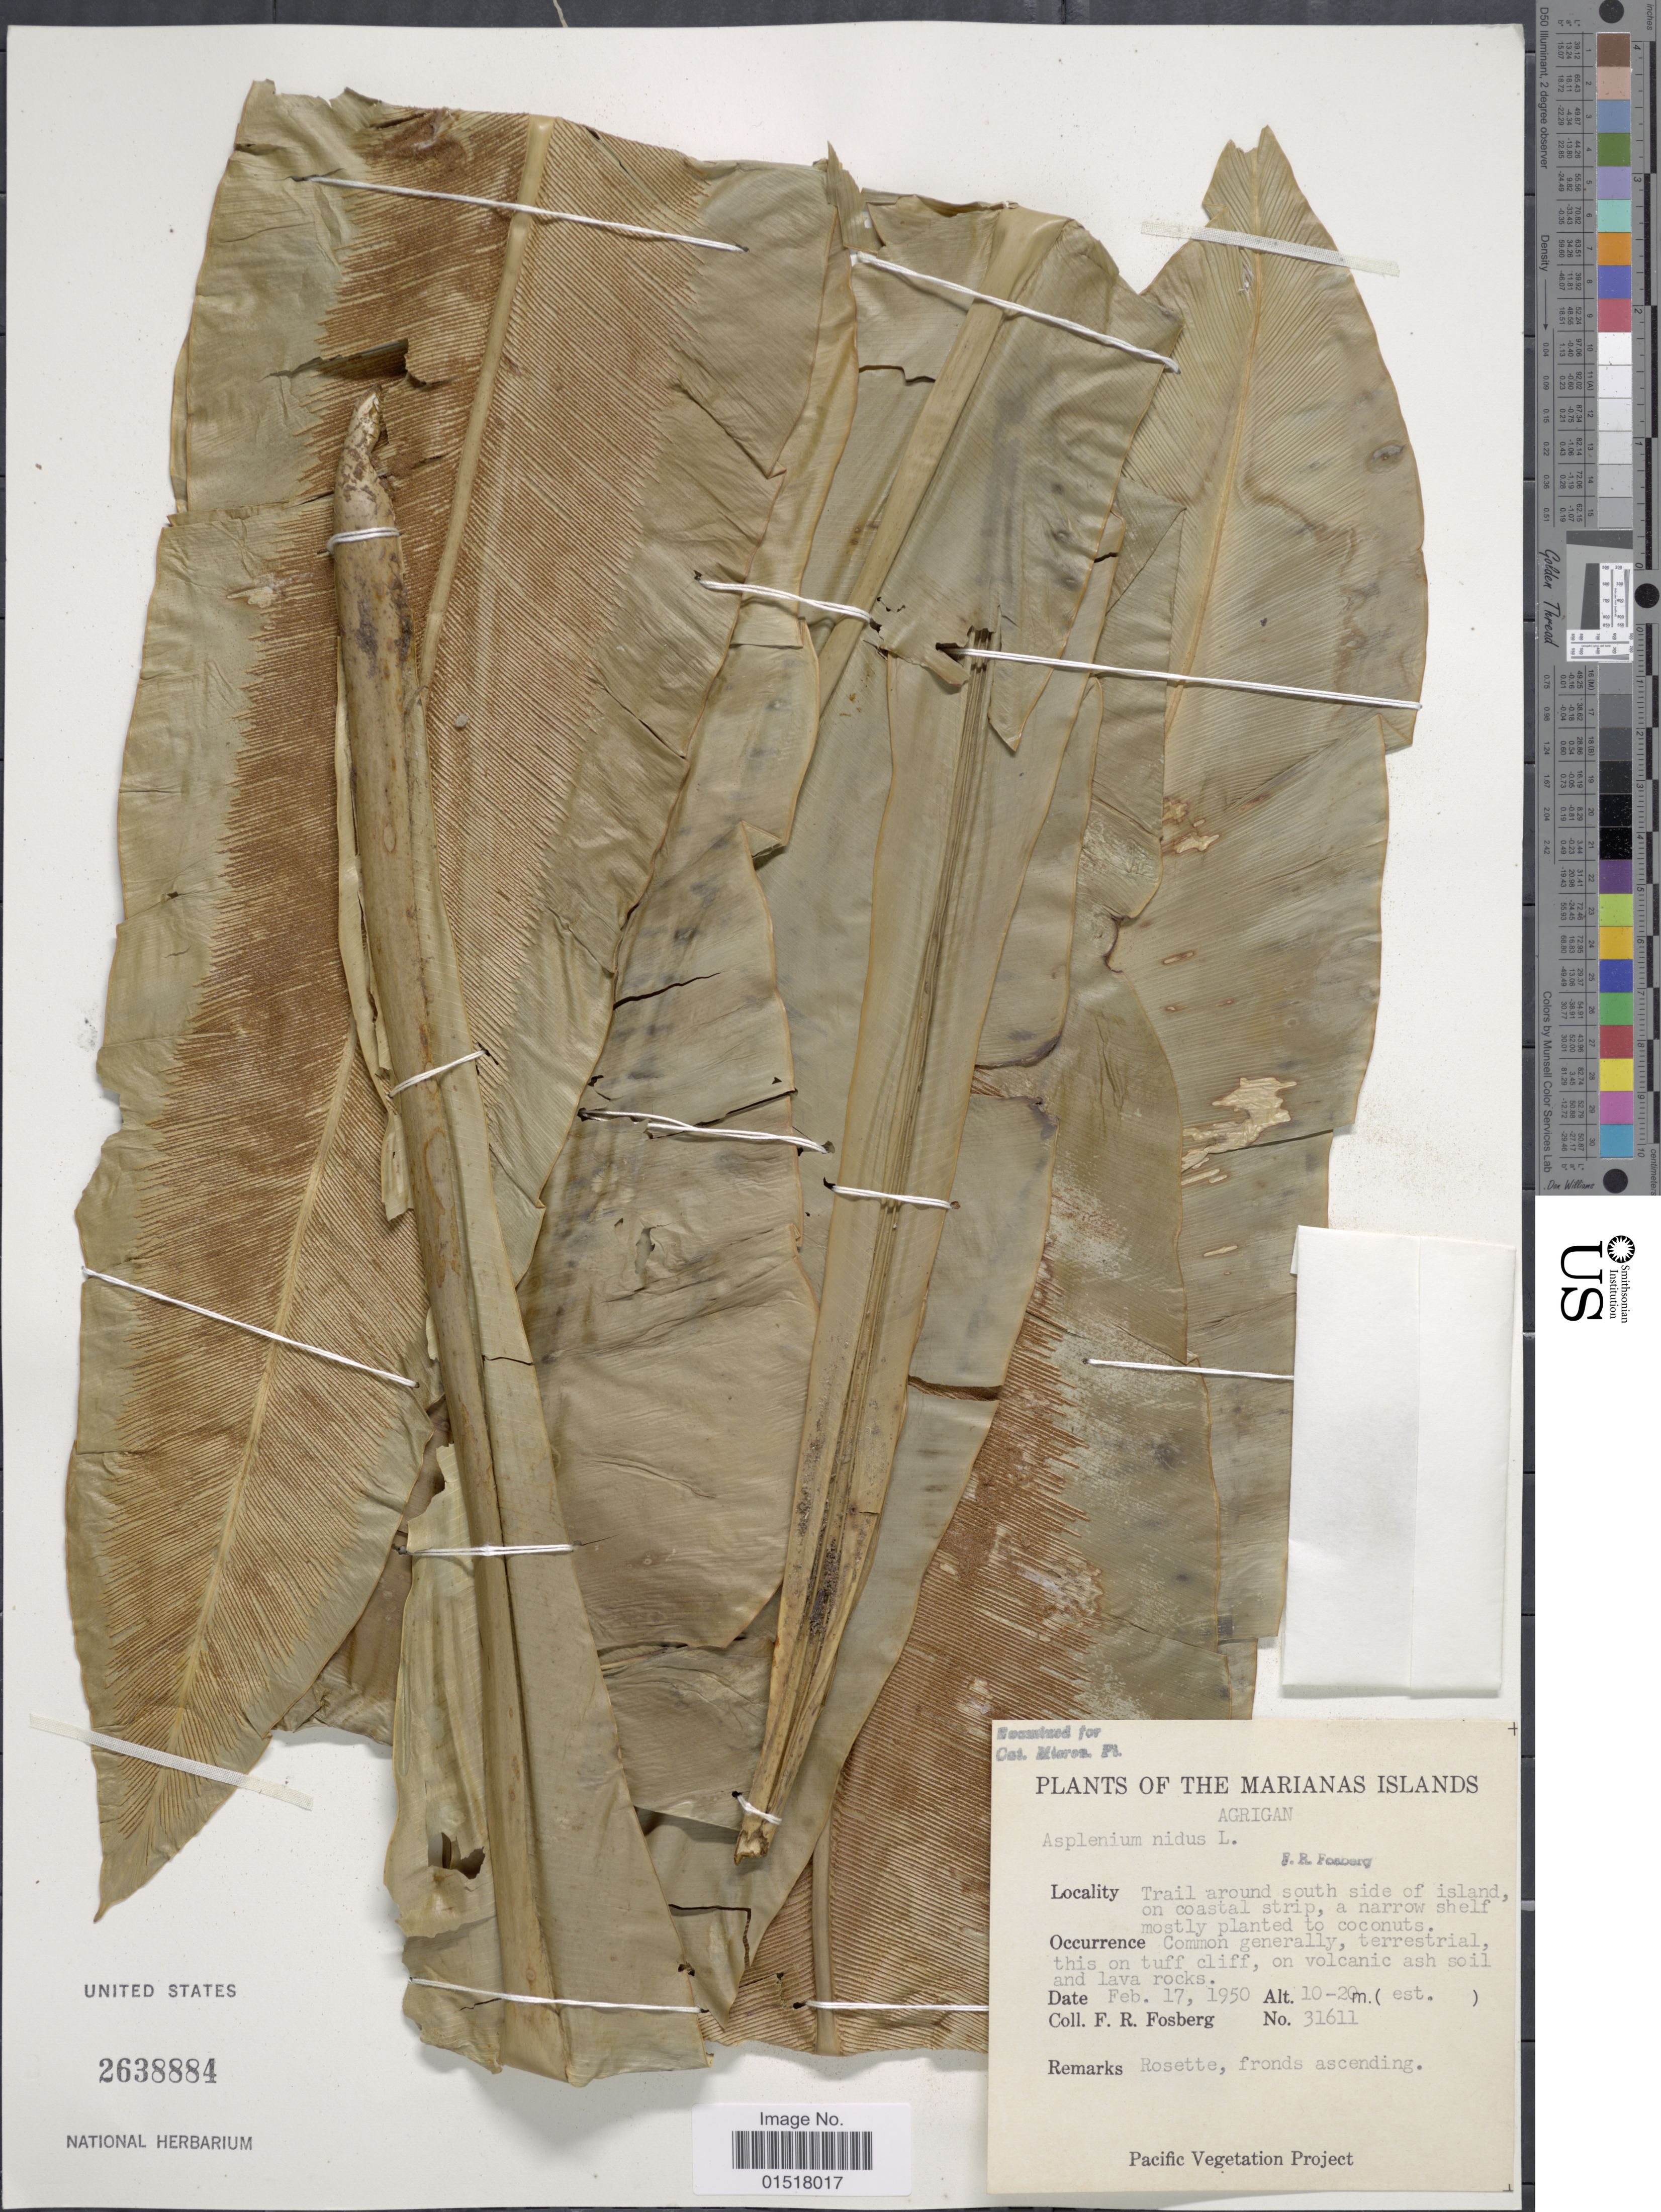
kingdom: Plantae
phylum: Tracheophyta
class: Polypodiopsida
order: Polypodiales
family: Aspleniaceae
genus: Asplenium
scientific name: Asplenium nidus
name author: L.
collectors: F. R. Fosberg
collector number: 31611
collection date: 1950-02-17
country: Northern Mariana Islands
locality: Agrigan. Trail around south side of island, on coastal strip, a narrow shelf mostly planted to coconuts.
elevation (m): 10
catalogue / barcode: US 2638884